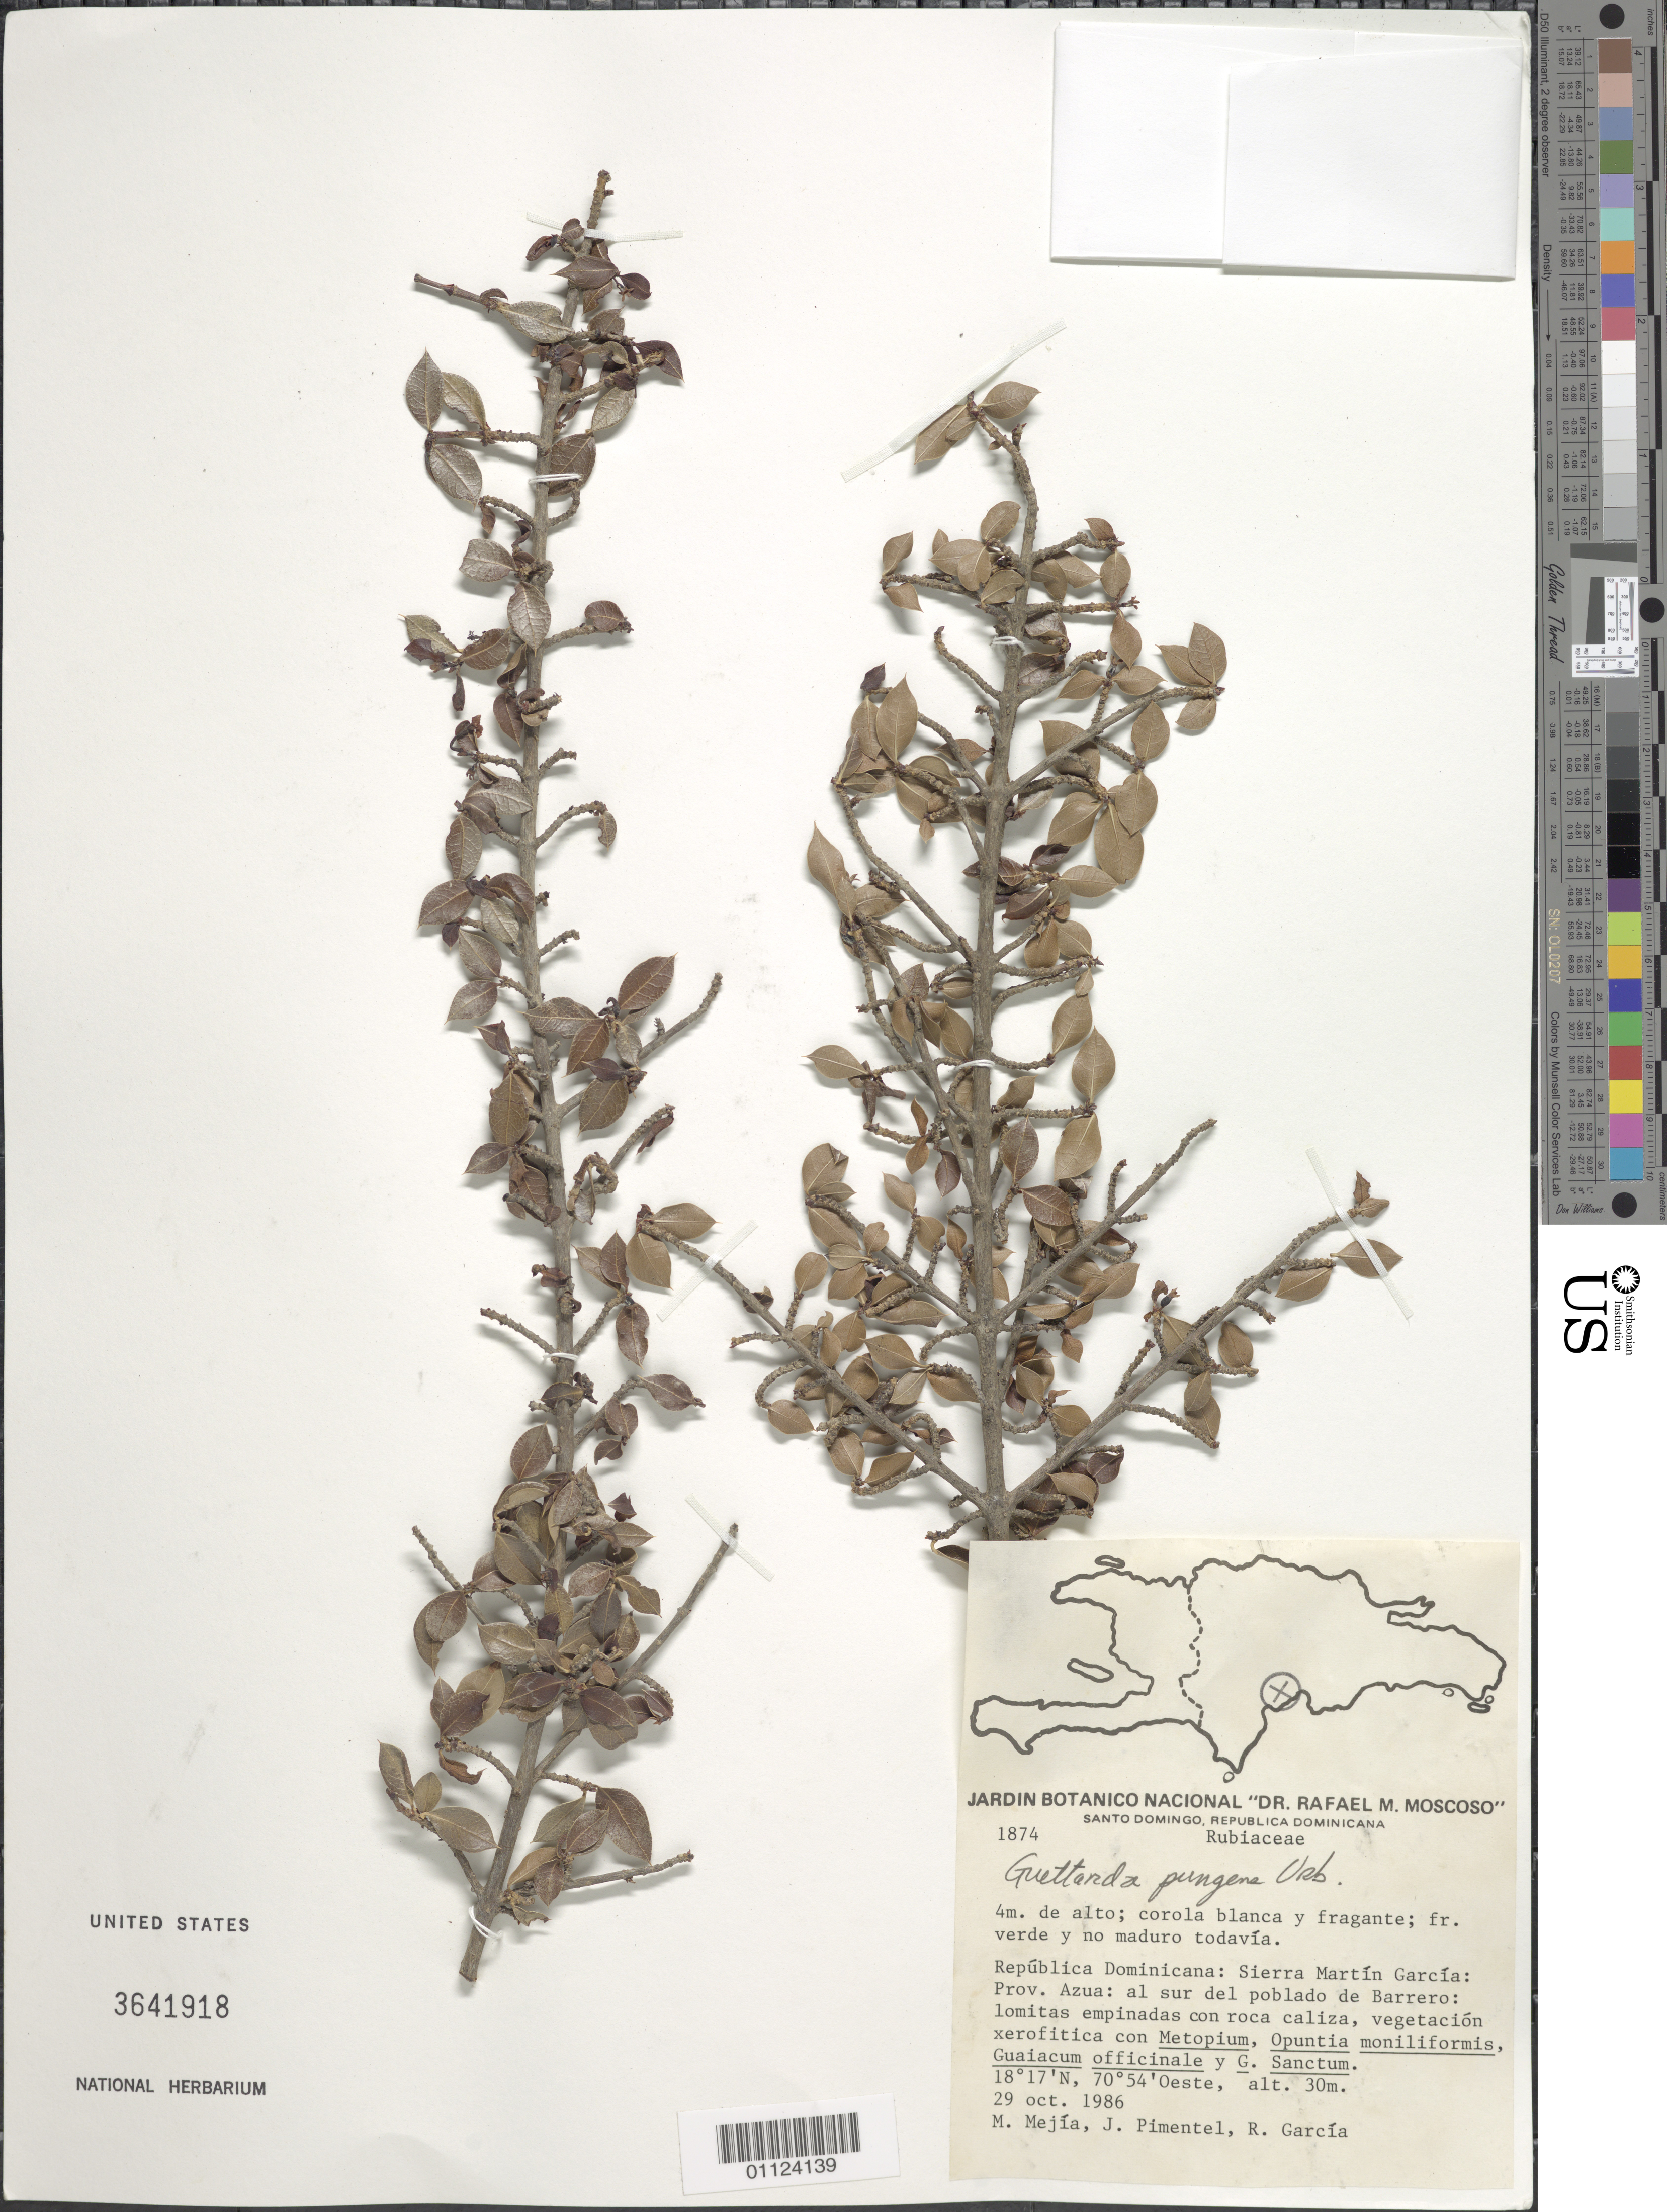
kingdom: Plantae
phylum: Tracheophyta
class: Magnoliopsida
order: Gentianales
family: Rubiaceae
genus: Guettarda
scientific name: Guettarda pungens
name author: Urb.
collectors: M. Mejia, J. Pimentel & R. G. García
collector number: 1874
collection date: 1986-10-29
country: Dominican Republic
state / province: Azua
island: Hispaniola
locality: Sierra Martín García, al sur del poblado de Barrero.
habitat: Lomitas empinadas con roca caliza, vegetación xerofitica con Metopium, Opuntia moniliformis, Guaiacum officinale y G. sanctum.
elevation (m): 30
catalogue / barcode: US 3641918